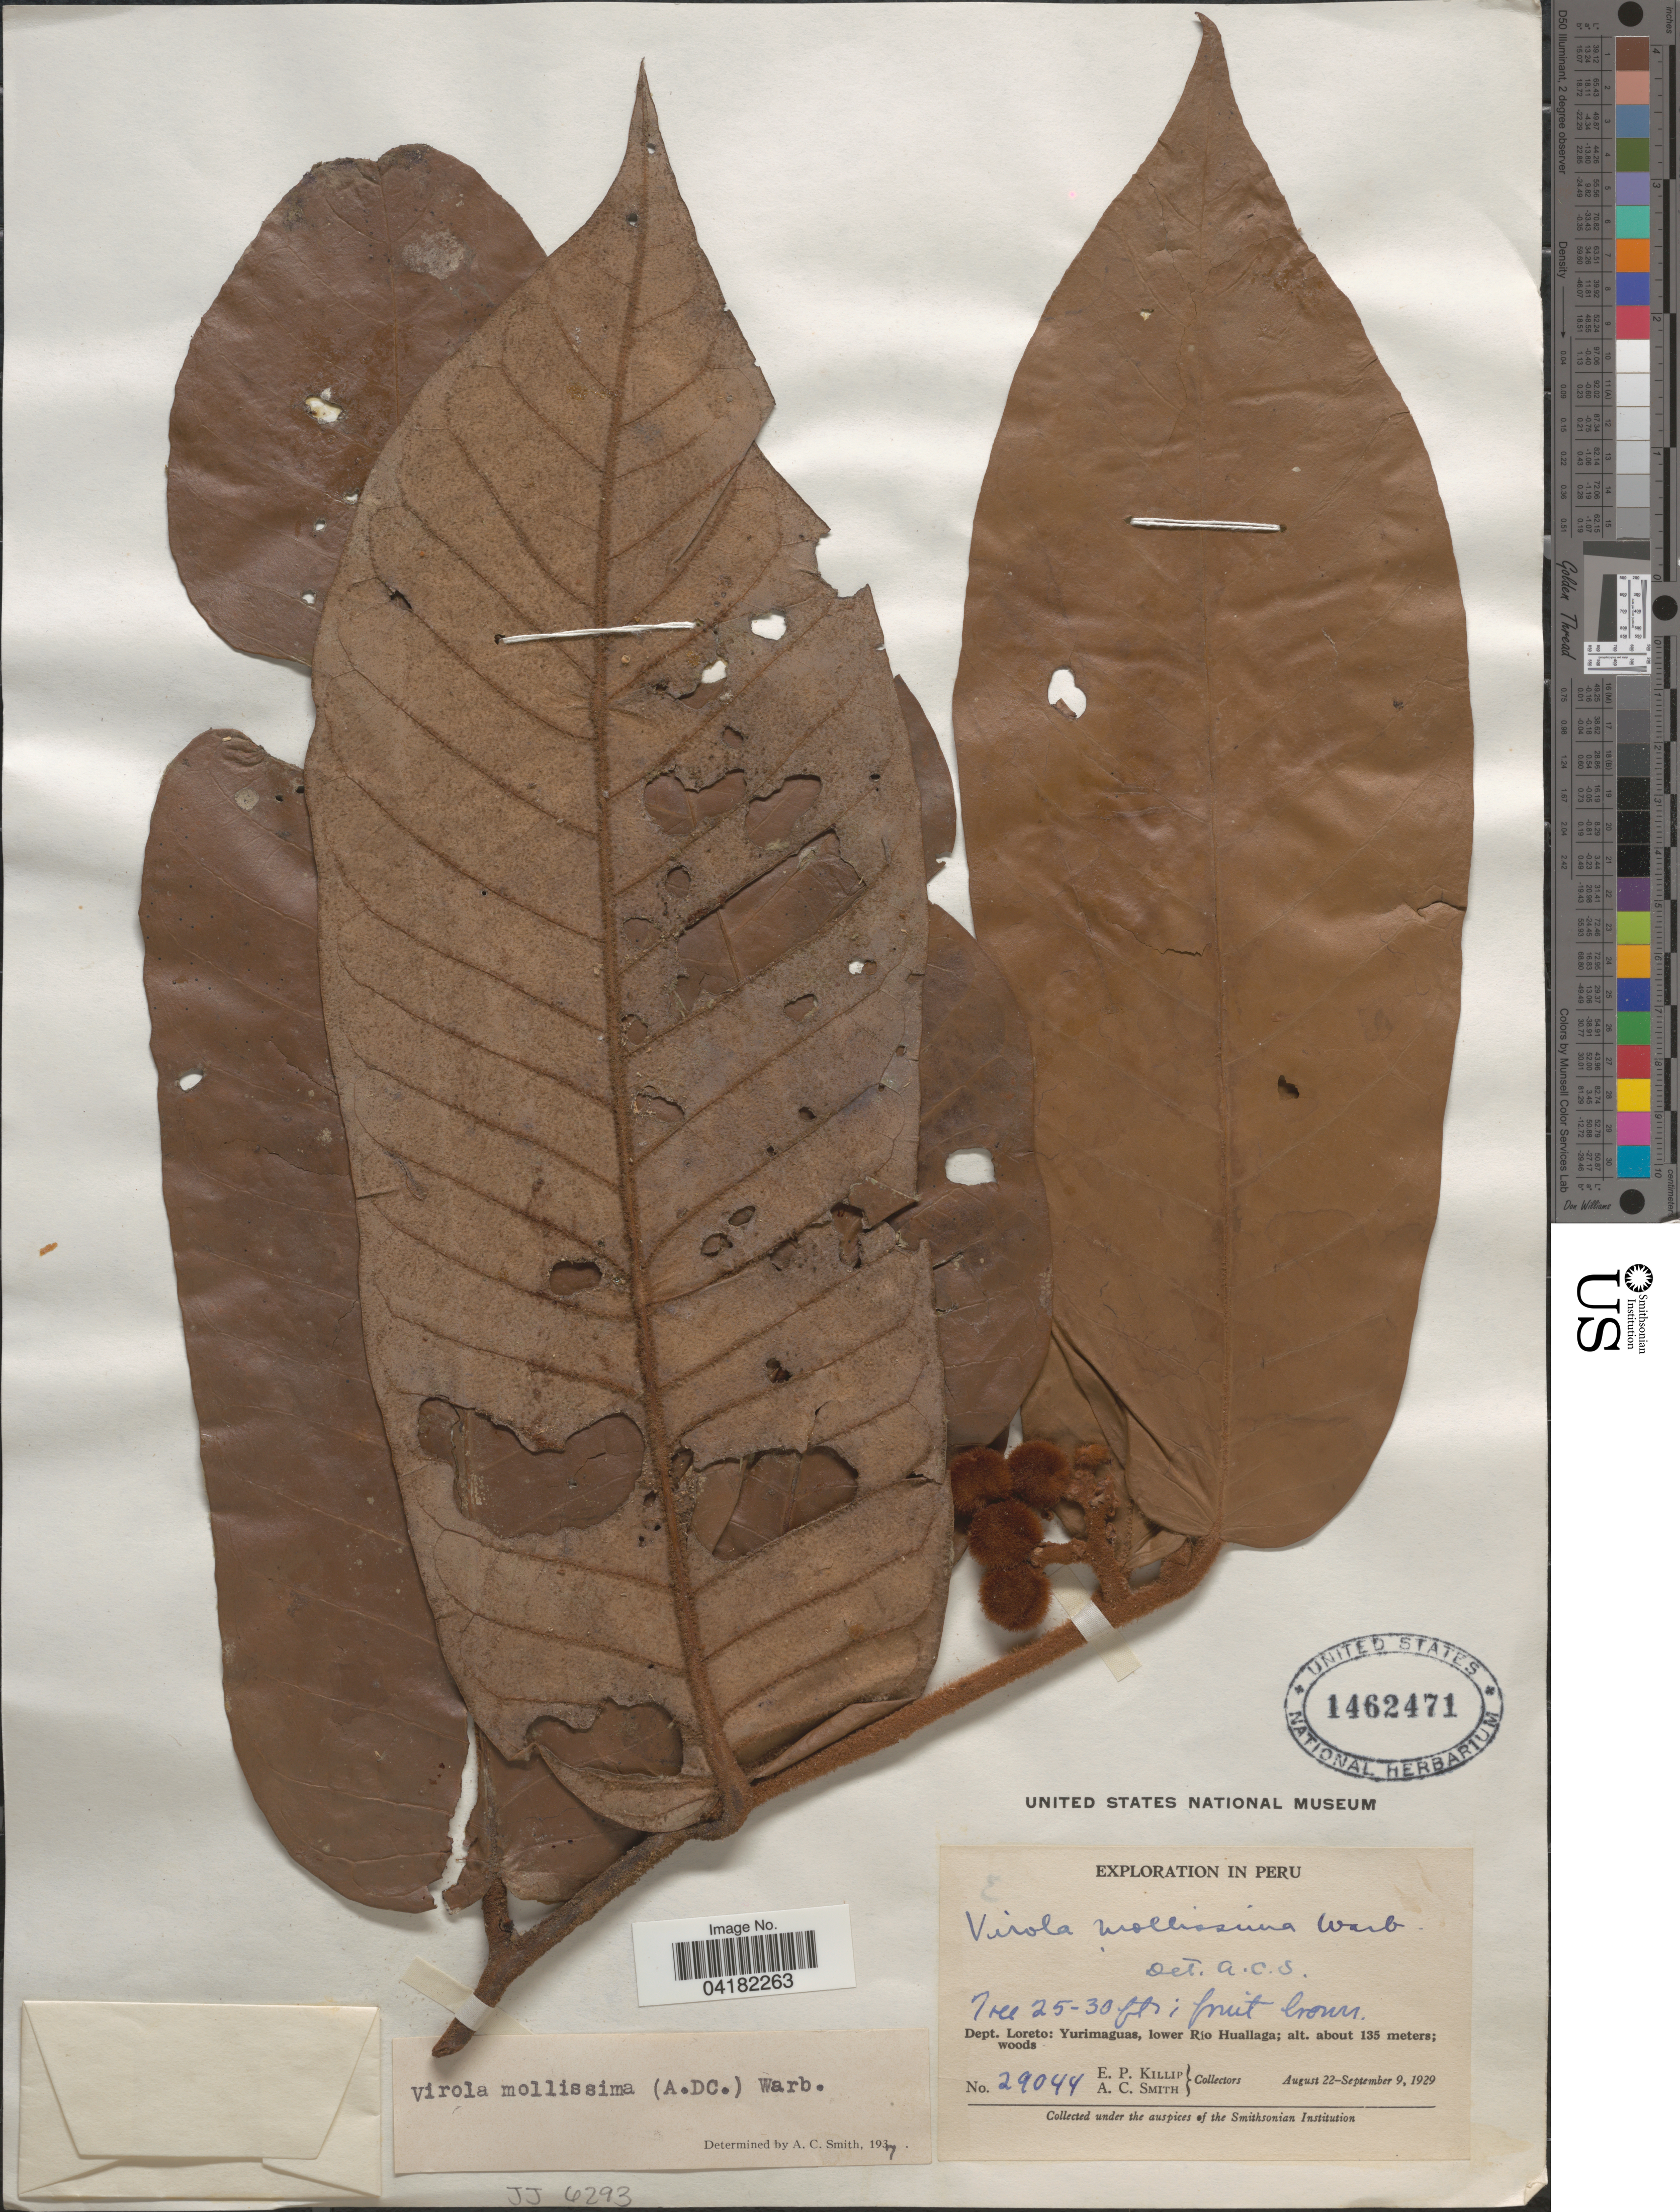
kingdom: Plantae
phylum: Tracheophyta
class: Magnoliopsida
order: Magnoliales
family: Myristicaceae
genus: Virola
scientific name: Virola mollissima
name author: Warb.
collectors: E. P. Killip & A. C. Smith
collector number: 29044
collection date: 1929-08-22/1929-09-09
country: Peru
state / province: Loreto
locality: Exploration in Peru. Dept. Loreto: Yurimaguas, lower Río Huallaga.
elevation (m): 135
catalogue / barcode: US 1462471